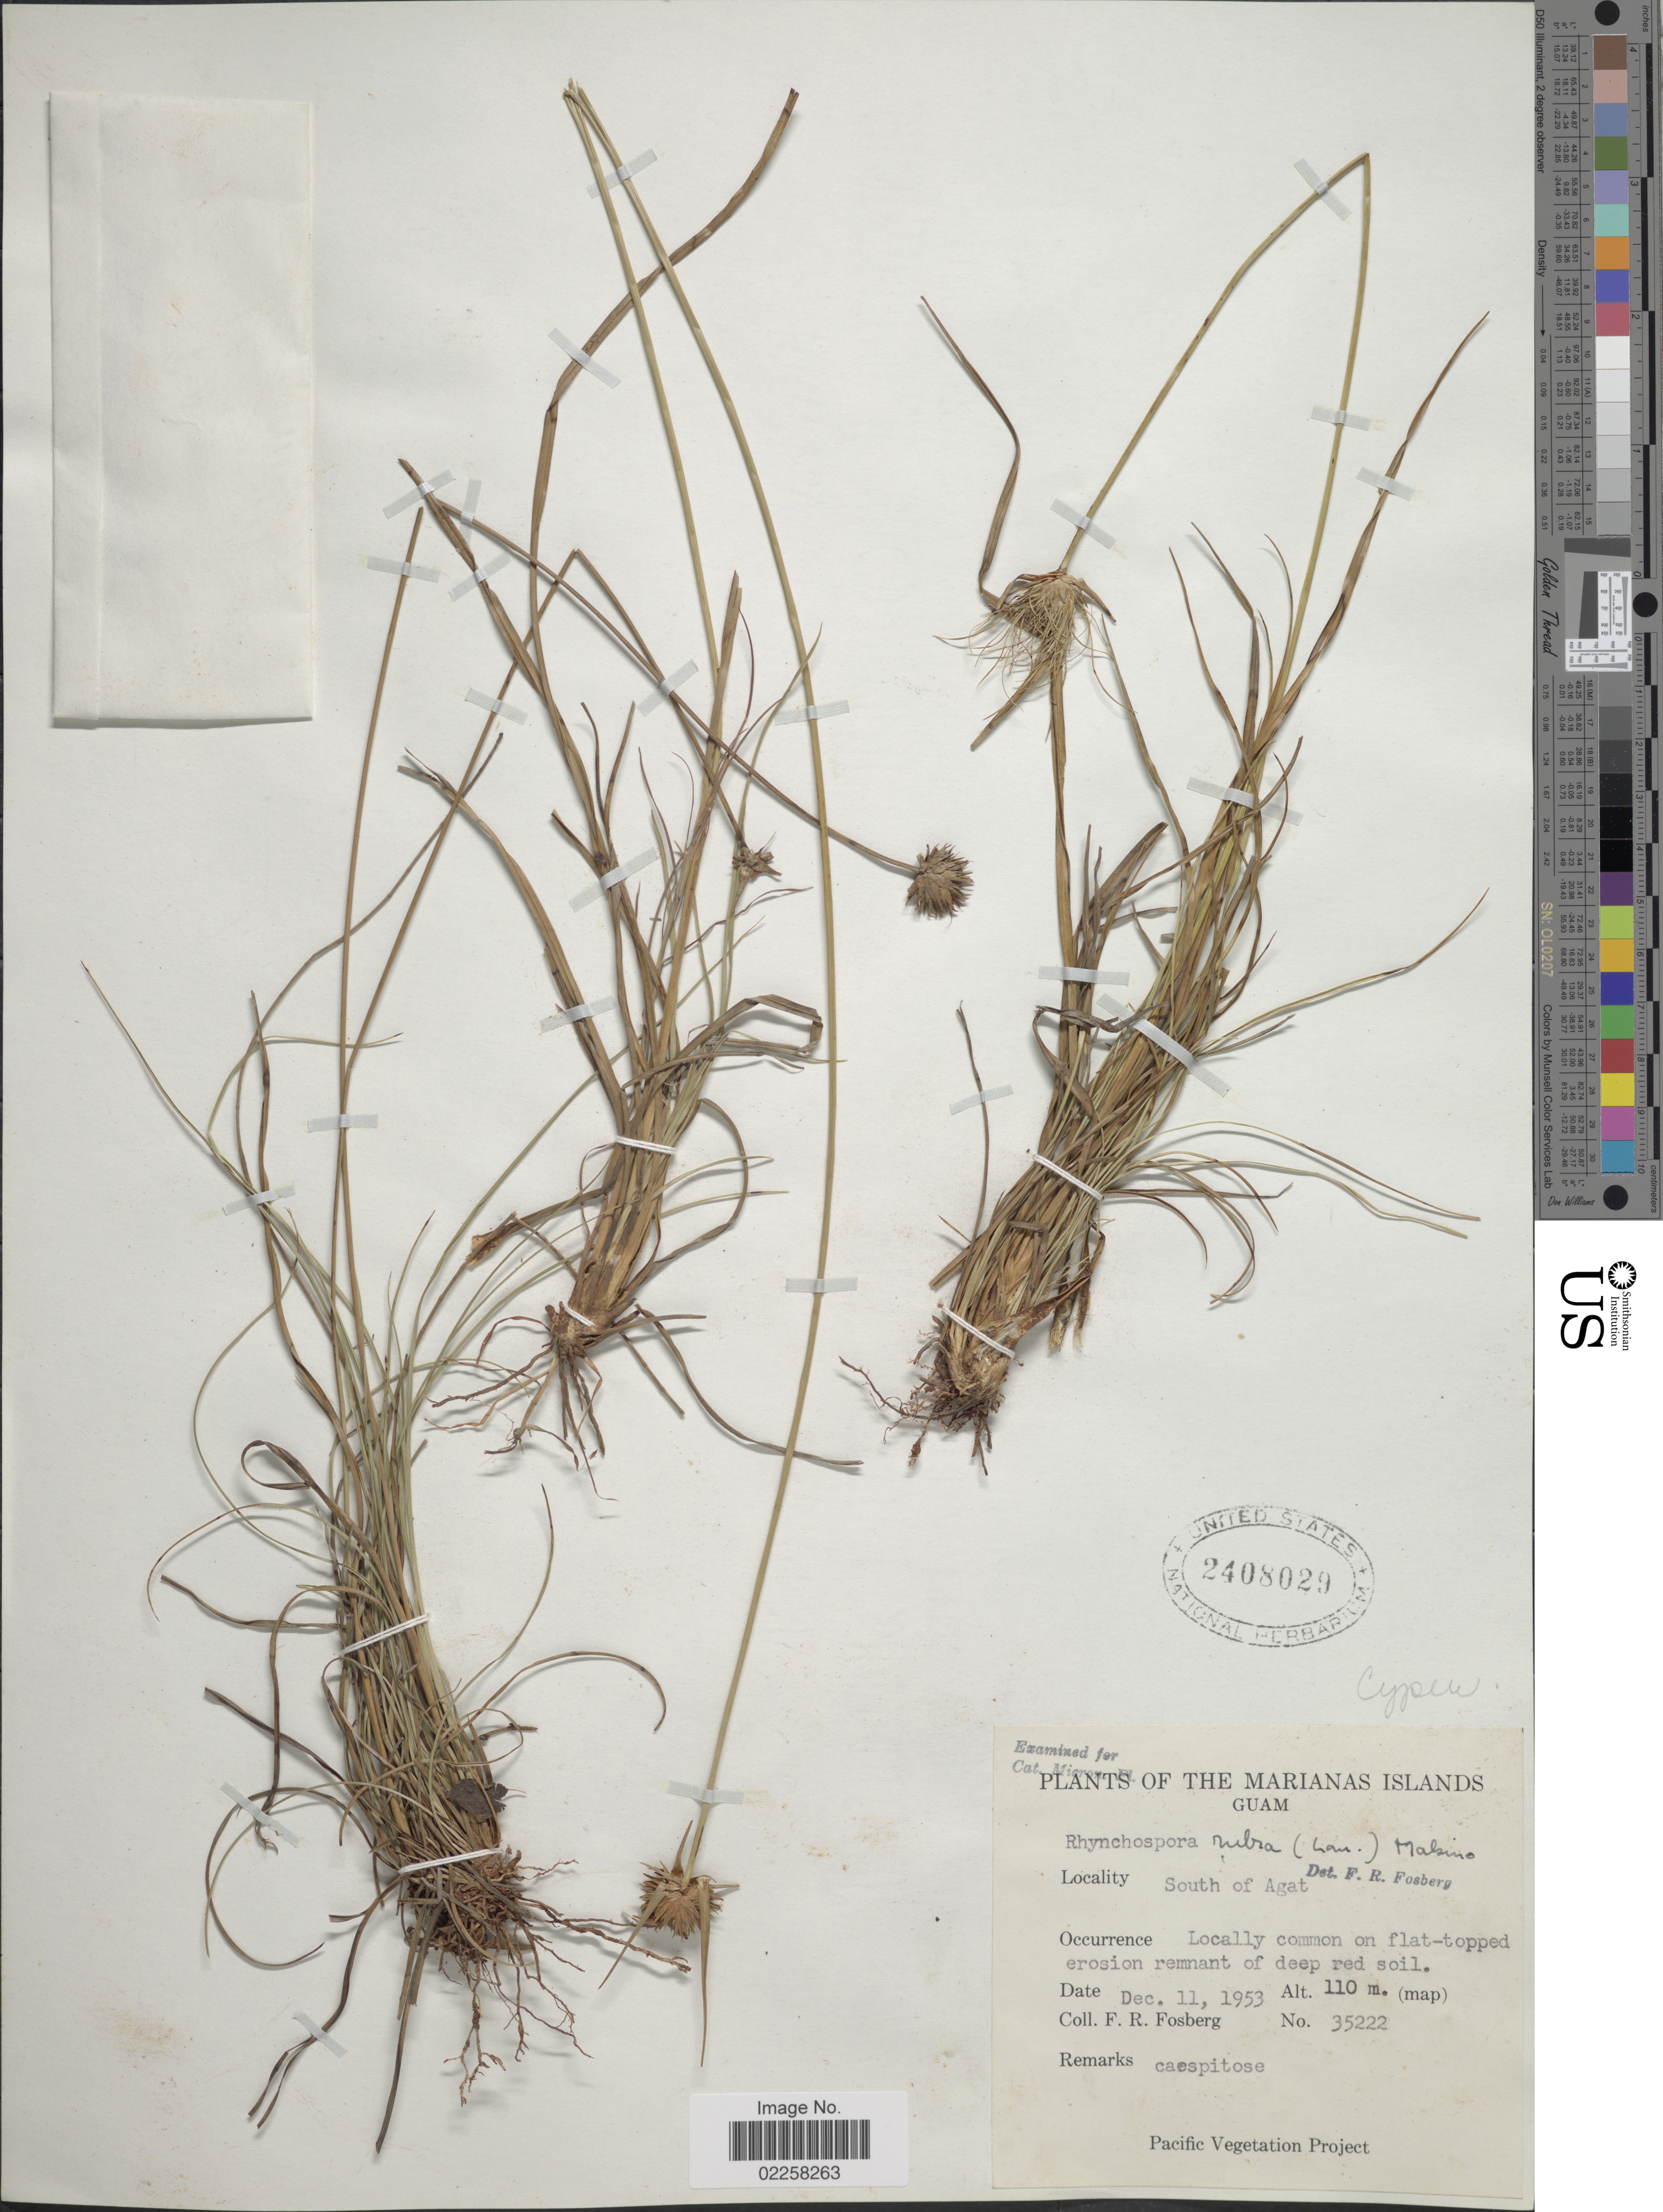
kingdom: Plantae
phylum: Tracheophyta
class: Liliopsida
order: Poales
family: Cyperaceae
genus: Rhynchospora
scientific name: Rhynchospora rubra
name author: (Lour.) Makino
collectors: F. R. Fosberg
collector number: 35222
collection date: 1953-12-11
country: Guam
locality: The Marianas Islands, South of Agat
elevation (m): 110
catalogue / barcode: US 2408029